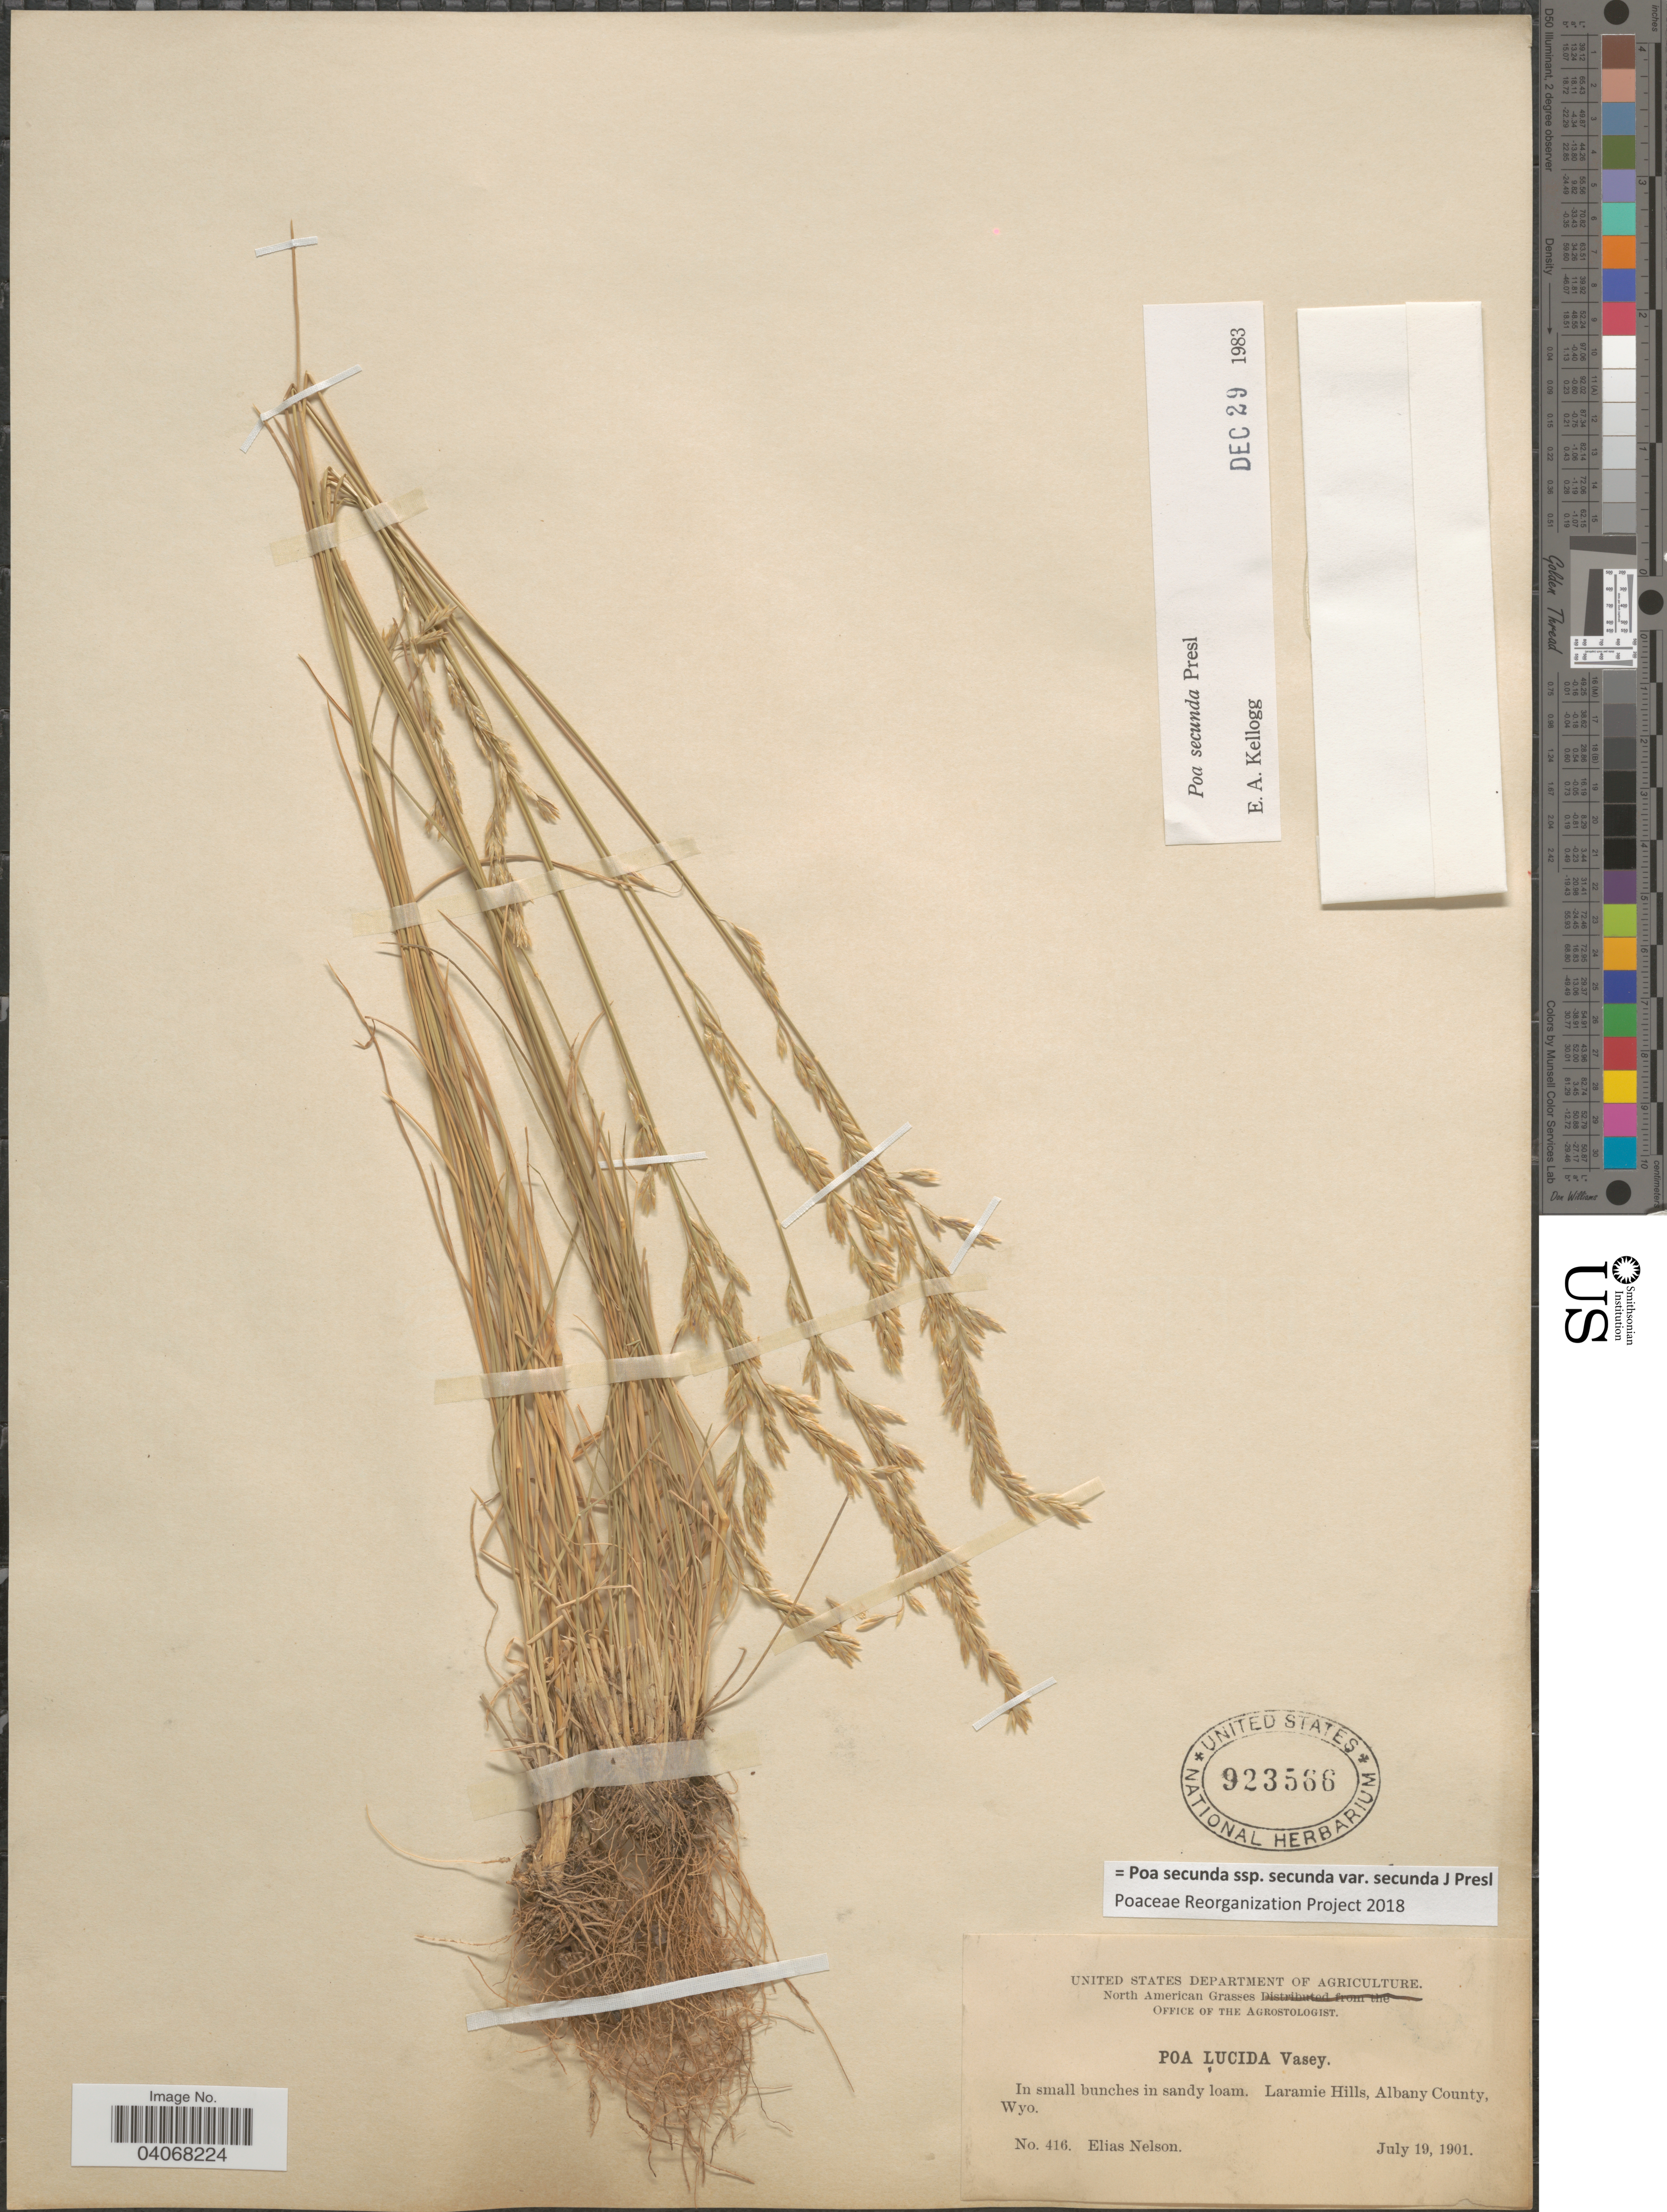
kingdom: Plantae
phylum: Tracheophyta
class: Liliopsida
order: Poales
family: Poaceae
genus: Poa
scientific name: Poa secunda subsp. secunda var. secunda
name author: J. Presl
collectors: E. Nelson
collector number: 416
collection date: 1901-07-19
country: United States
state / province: Wyoming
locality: Laramie Hills, Albany County.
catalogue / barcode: US 923566